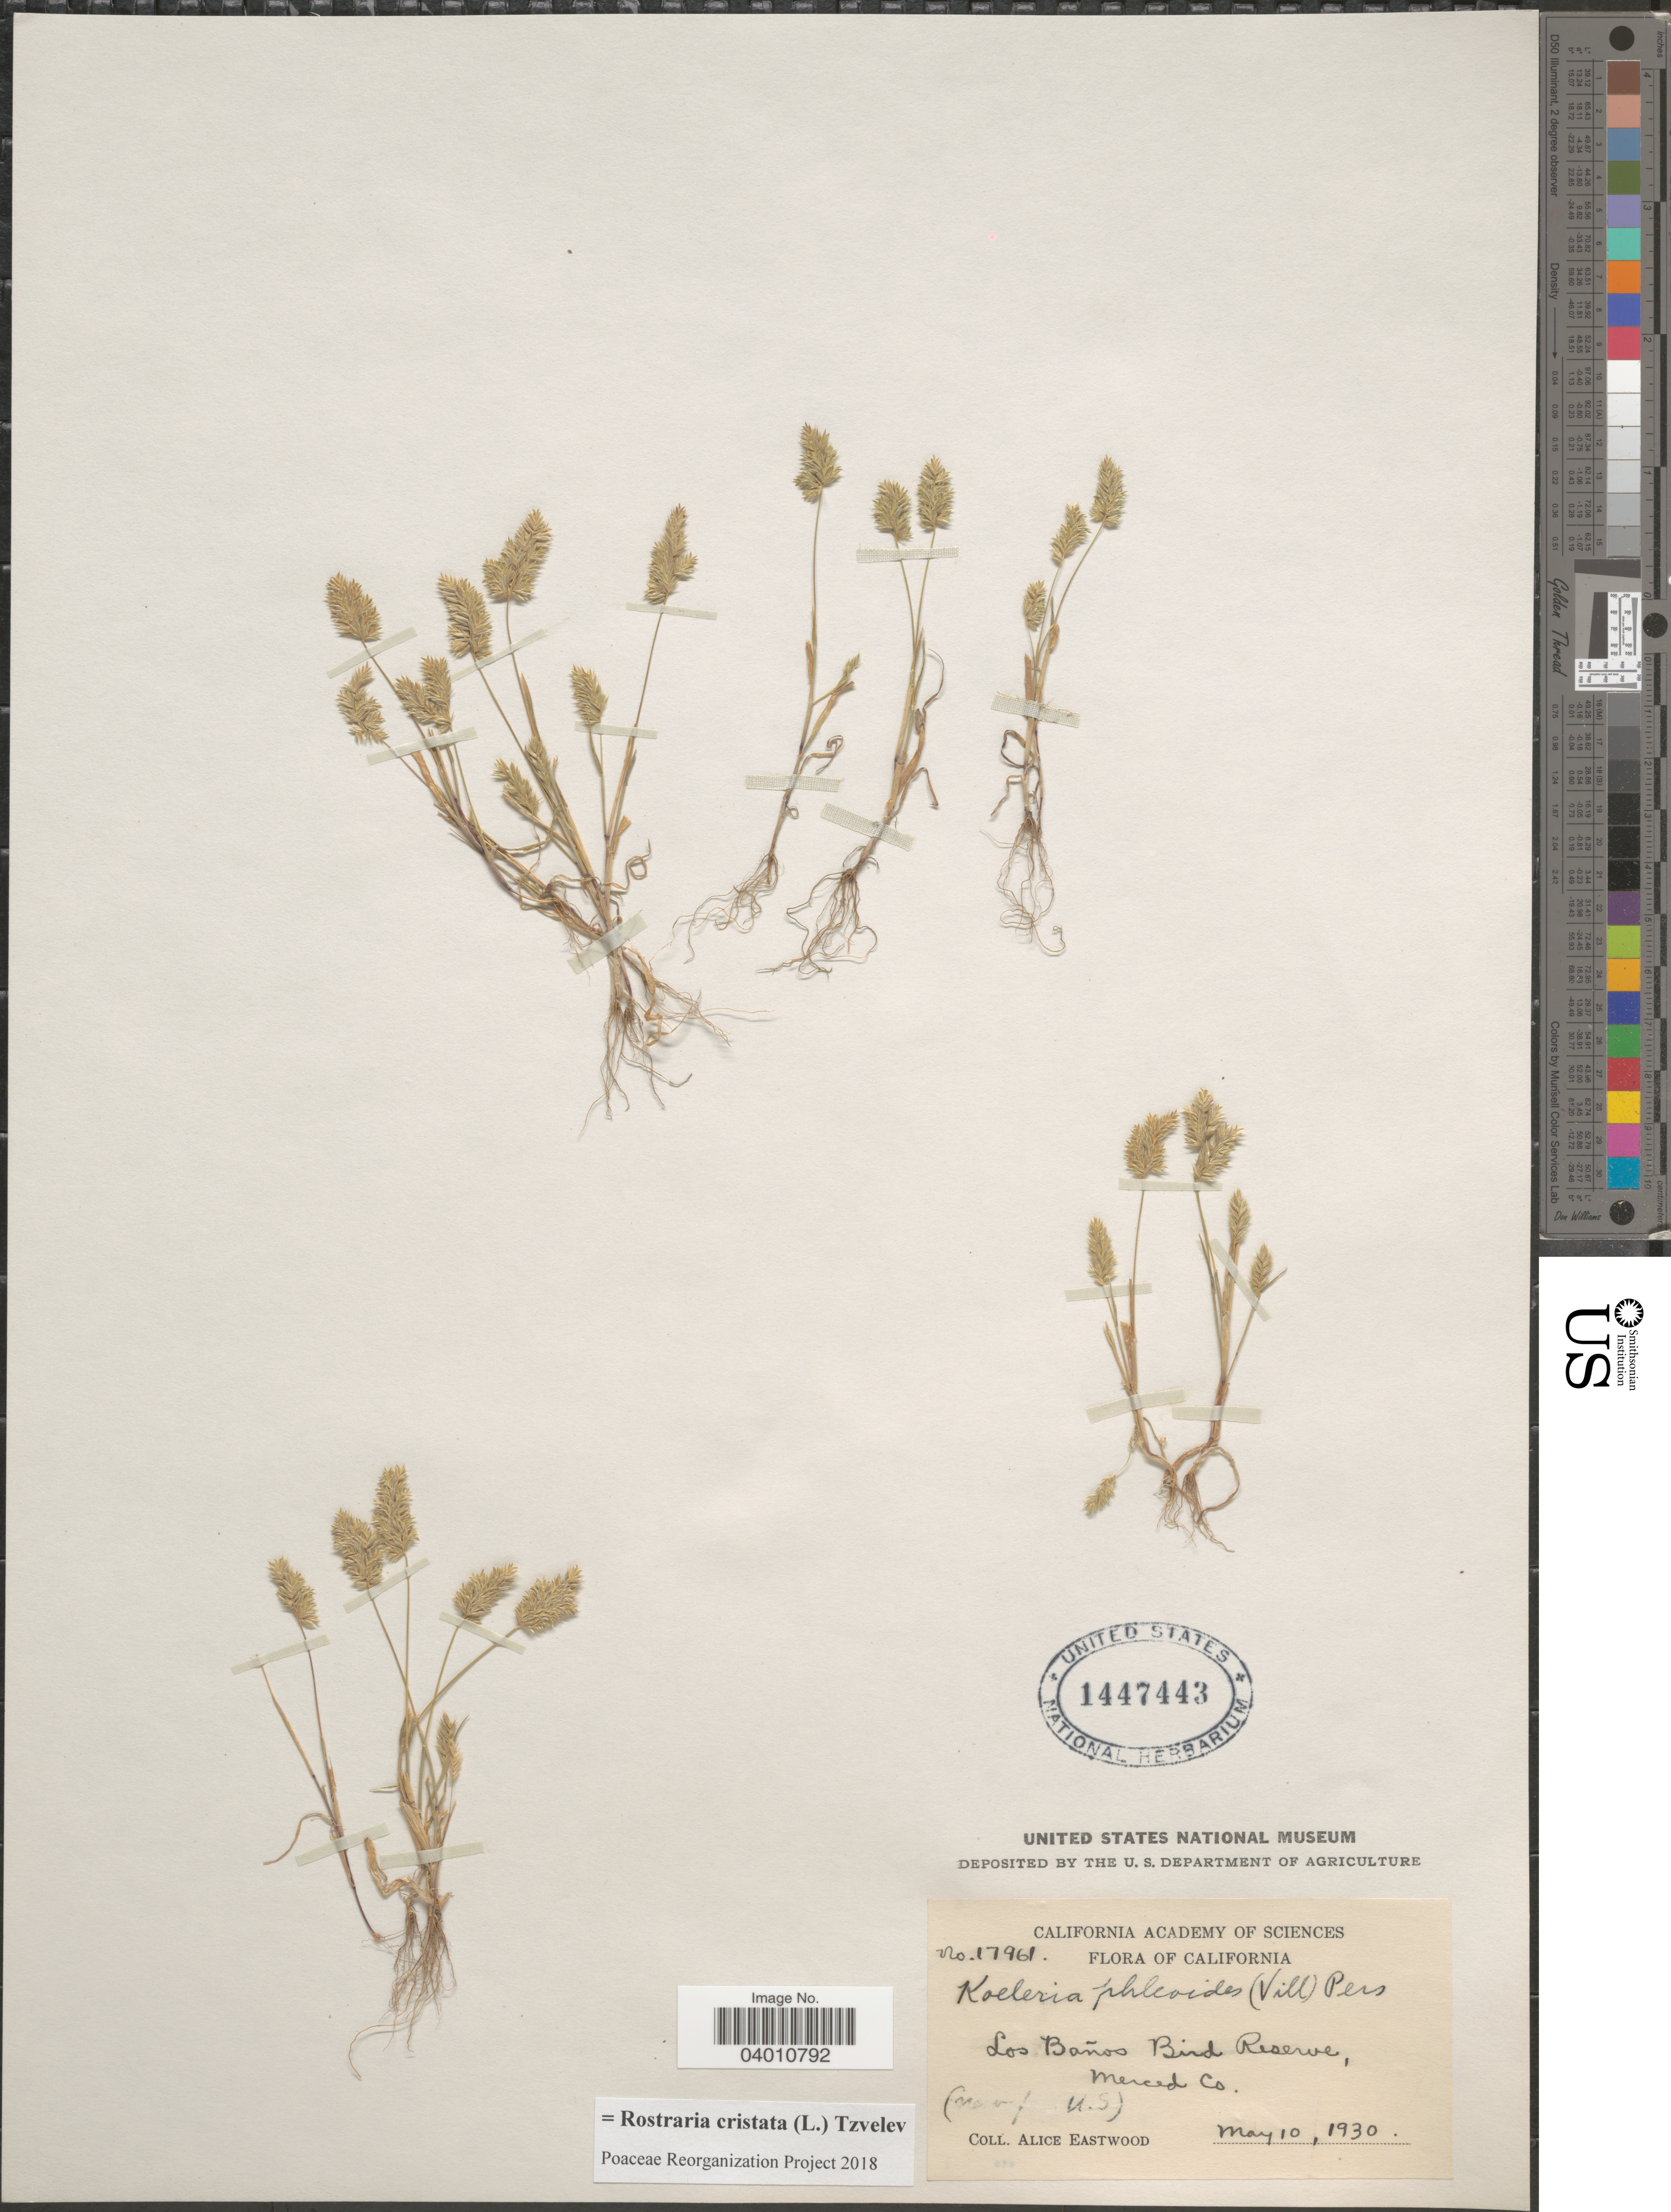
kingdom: Plantae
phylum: Tracheophyta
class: Liliopsida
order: Poales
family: Poaceae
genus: Rostraria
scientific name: Rostraria cristata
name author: (L.) Tzvelev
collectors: A. Eastwood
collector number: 17961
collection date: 1930-05-10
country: United States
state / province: California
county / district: Merced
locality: Los Baños Bird Reserve, Merced Co.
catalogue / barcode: US 1447443